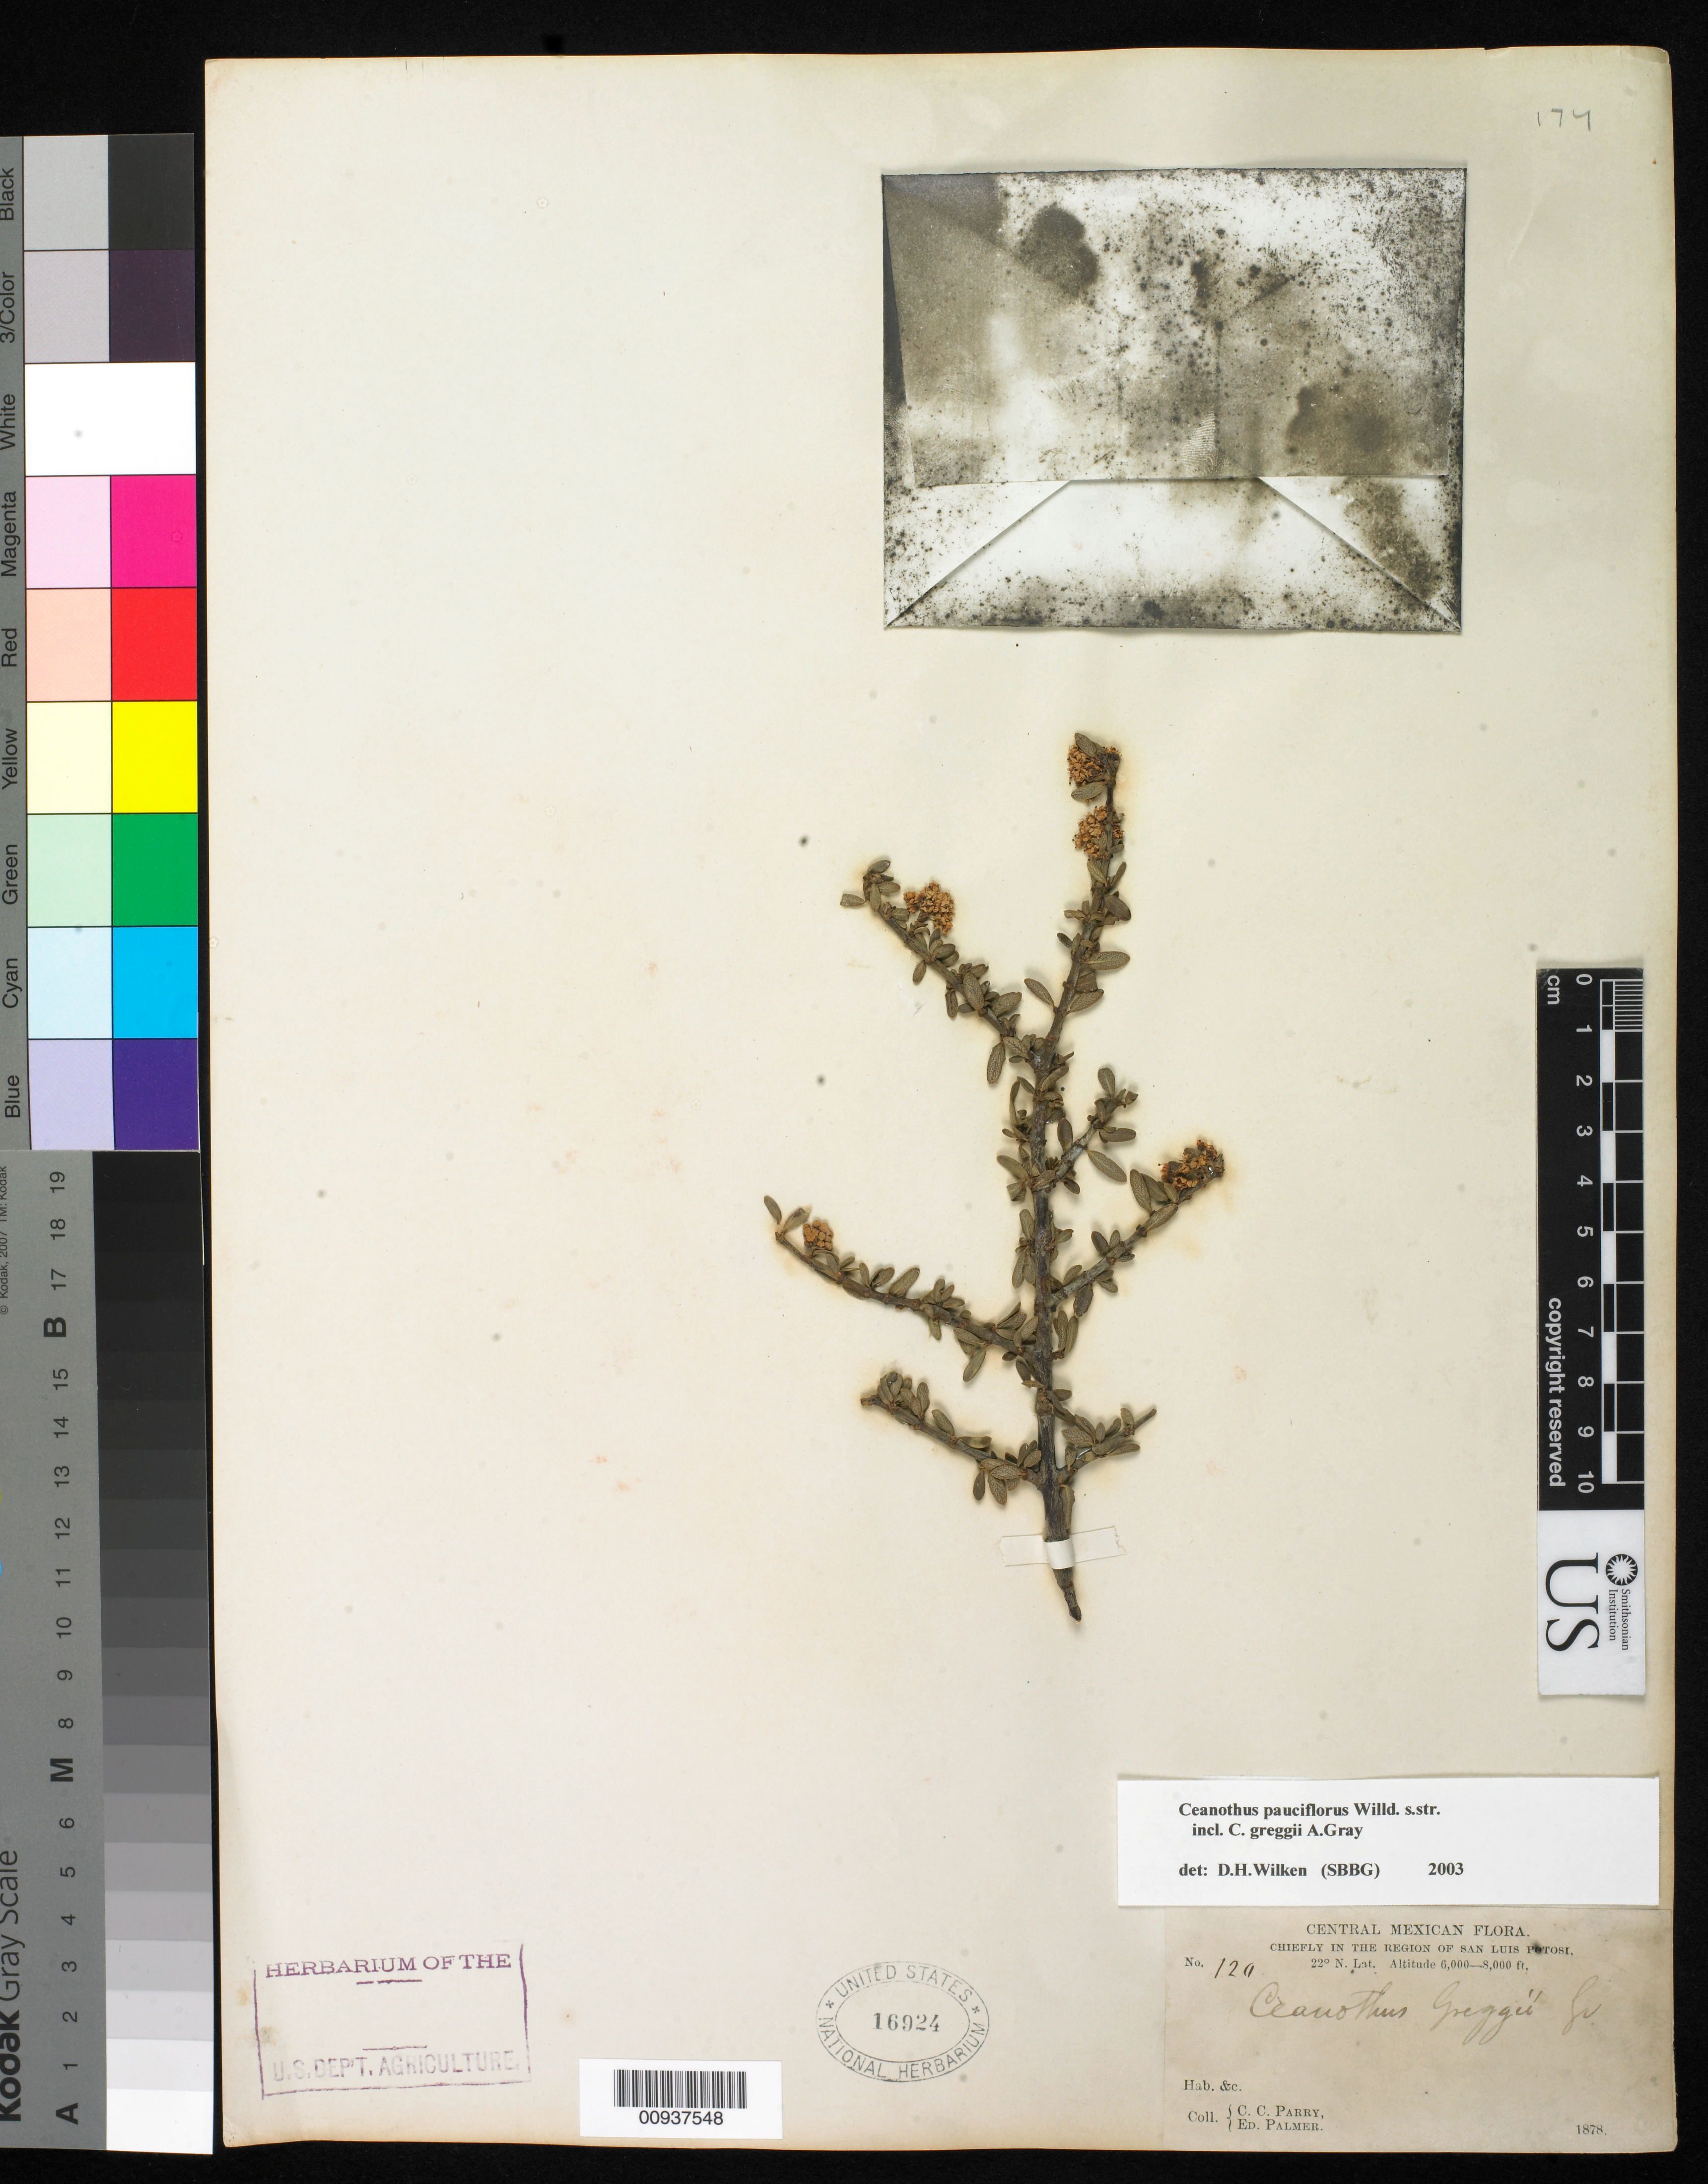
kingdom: Plantae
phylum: Tracheophyta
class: Magnoliopsida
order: Rosales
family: Rhamnaceae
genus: Ceanothus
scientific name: Ceanothus pauciflorus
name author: DC.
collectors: C. C. Parry & E. Palmer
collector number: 126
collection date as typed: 1878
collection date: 1878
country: Mexico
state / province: San Luis Potosí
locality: Chiefly in the Region of San Luis Potosí.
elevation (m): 1829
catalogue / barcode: US 16924